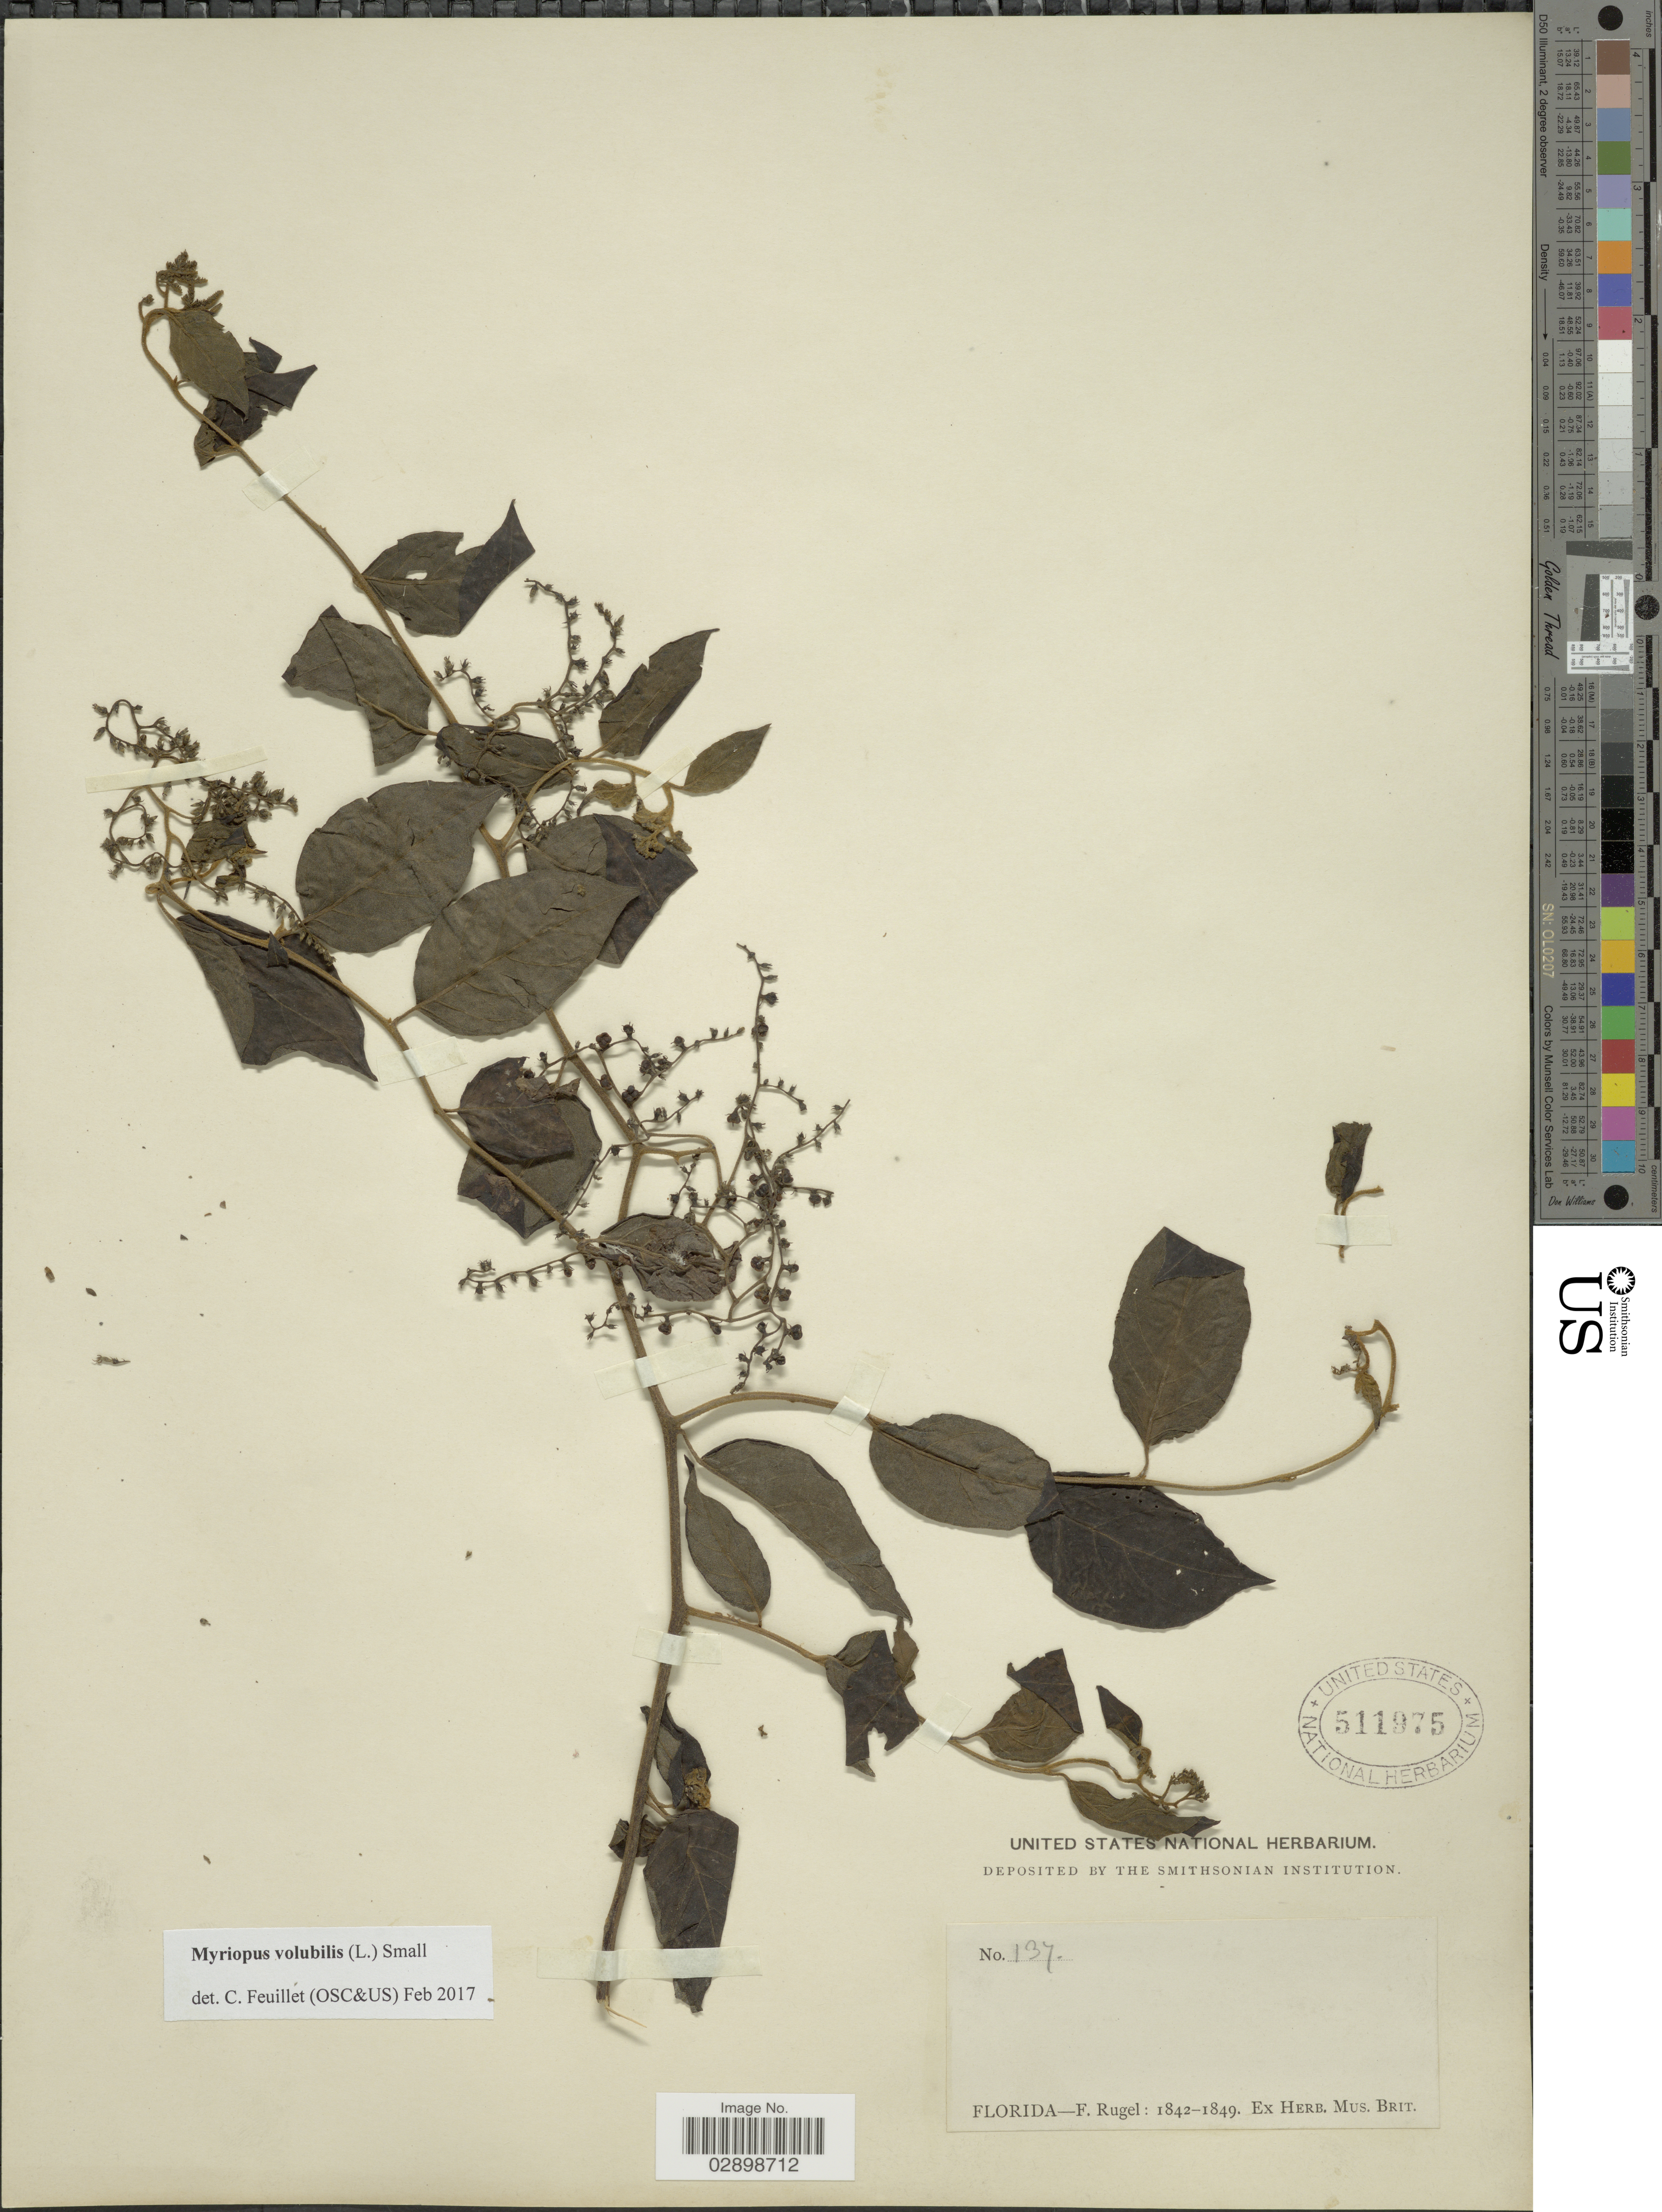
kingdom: Plantae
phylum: Tracheophyta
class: Magnoliopsida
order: Boraginales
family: Heliotropiaceae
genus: Myriopus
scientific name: Myriopus volubilis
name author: (L.) Small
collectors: F. Rugel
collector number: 137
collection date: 1842/1849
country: United States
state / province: Florida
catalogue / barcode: US 511975